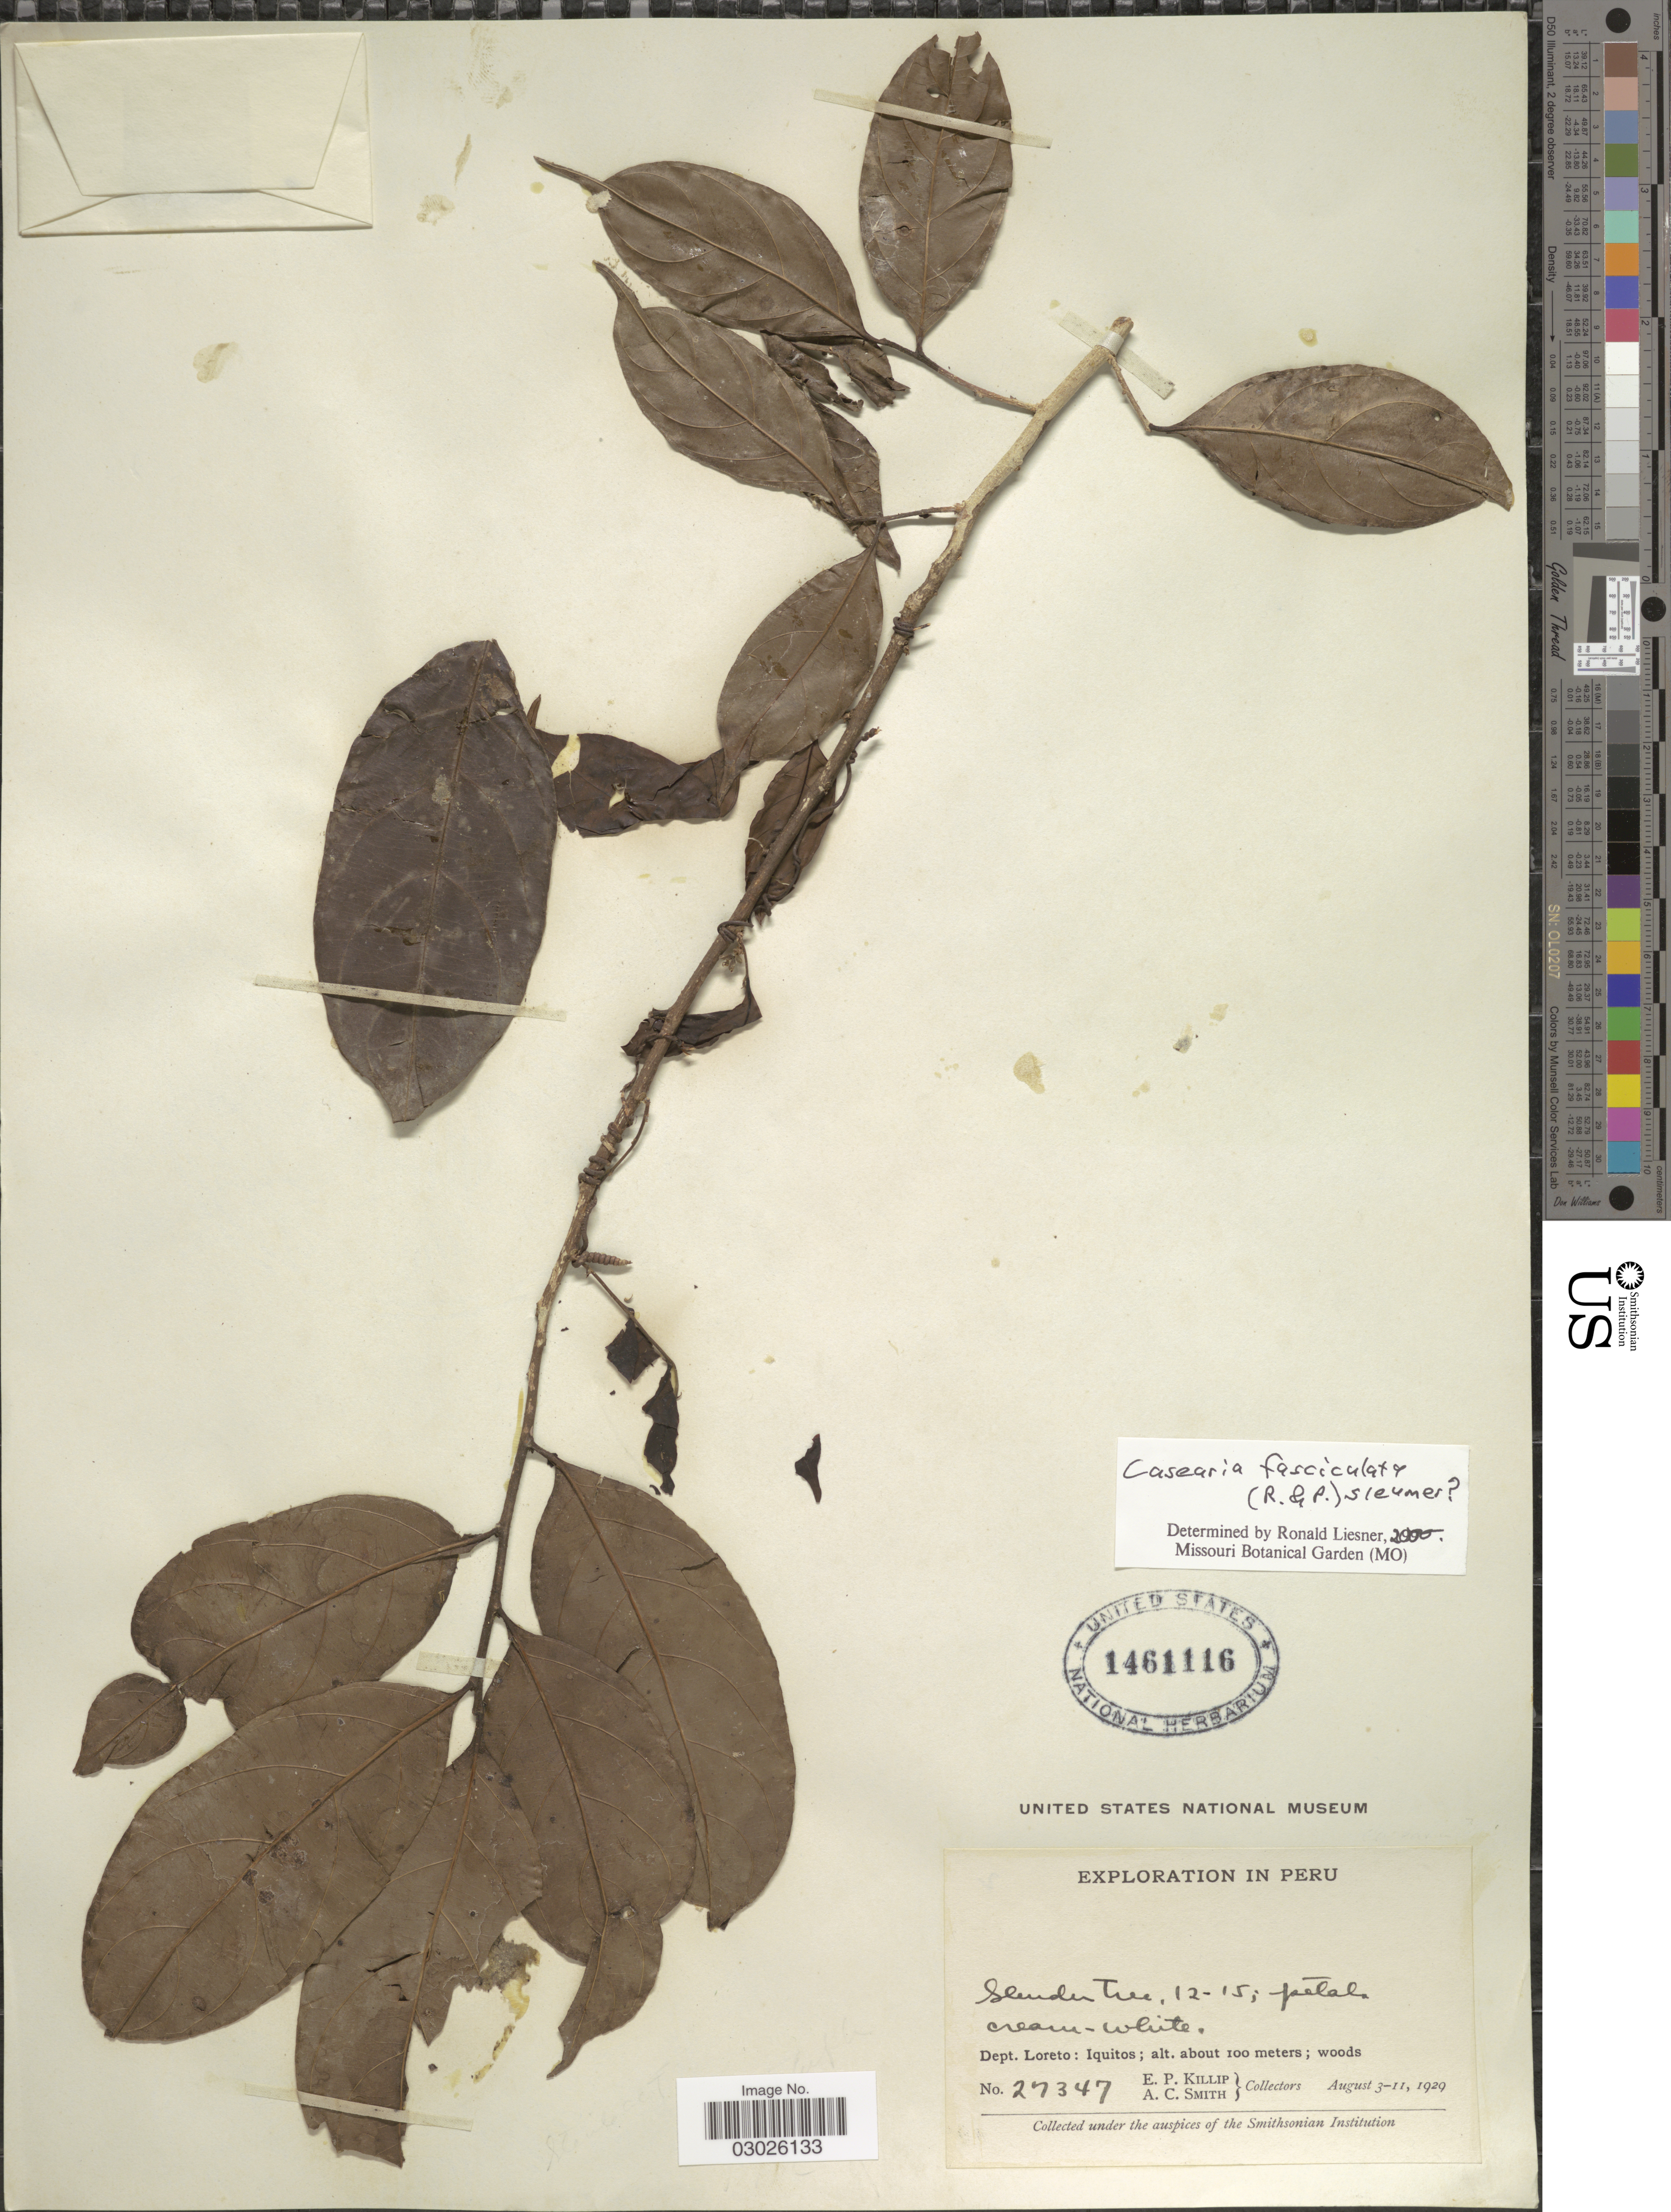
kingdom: Plantae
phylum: Tracheophyta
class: Magnoliopsida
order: Malpighiales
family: Salicaceae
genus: Casearia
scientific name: Casearia fasciculata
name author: (Ruiz & Pav.) Sleumer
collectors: E. P. Killip & A. C. Smith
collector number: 27347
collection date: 1929-08-03/1929-08-11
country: Peru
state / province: Loreto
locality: Depto. Loreto: Iquitos.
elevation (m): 100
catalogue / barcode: US 1461116